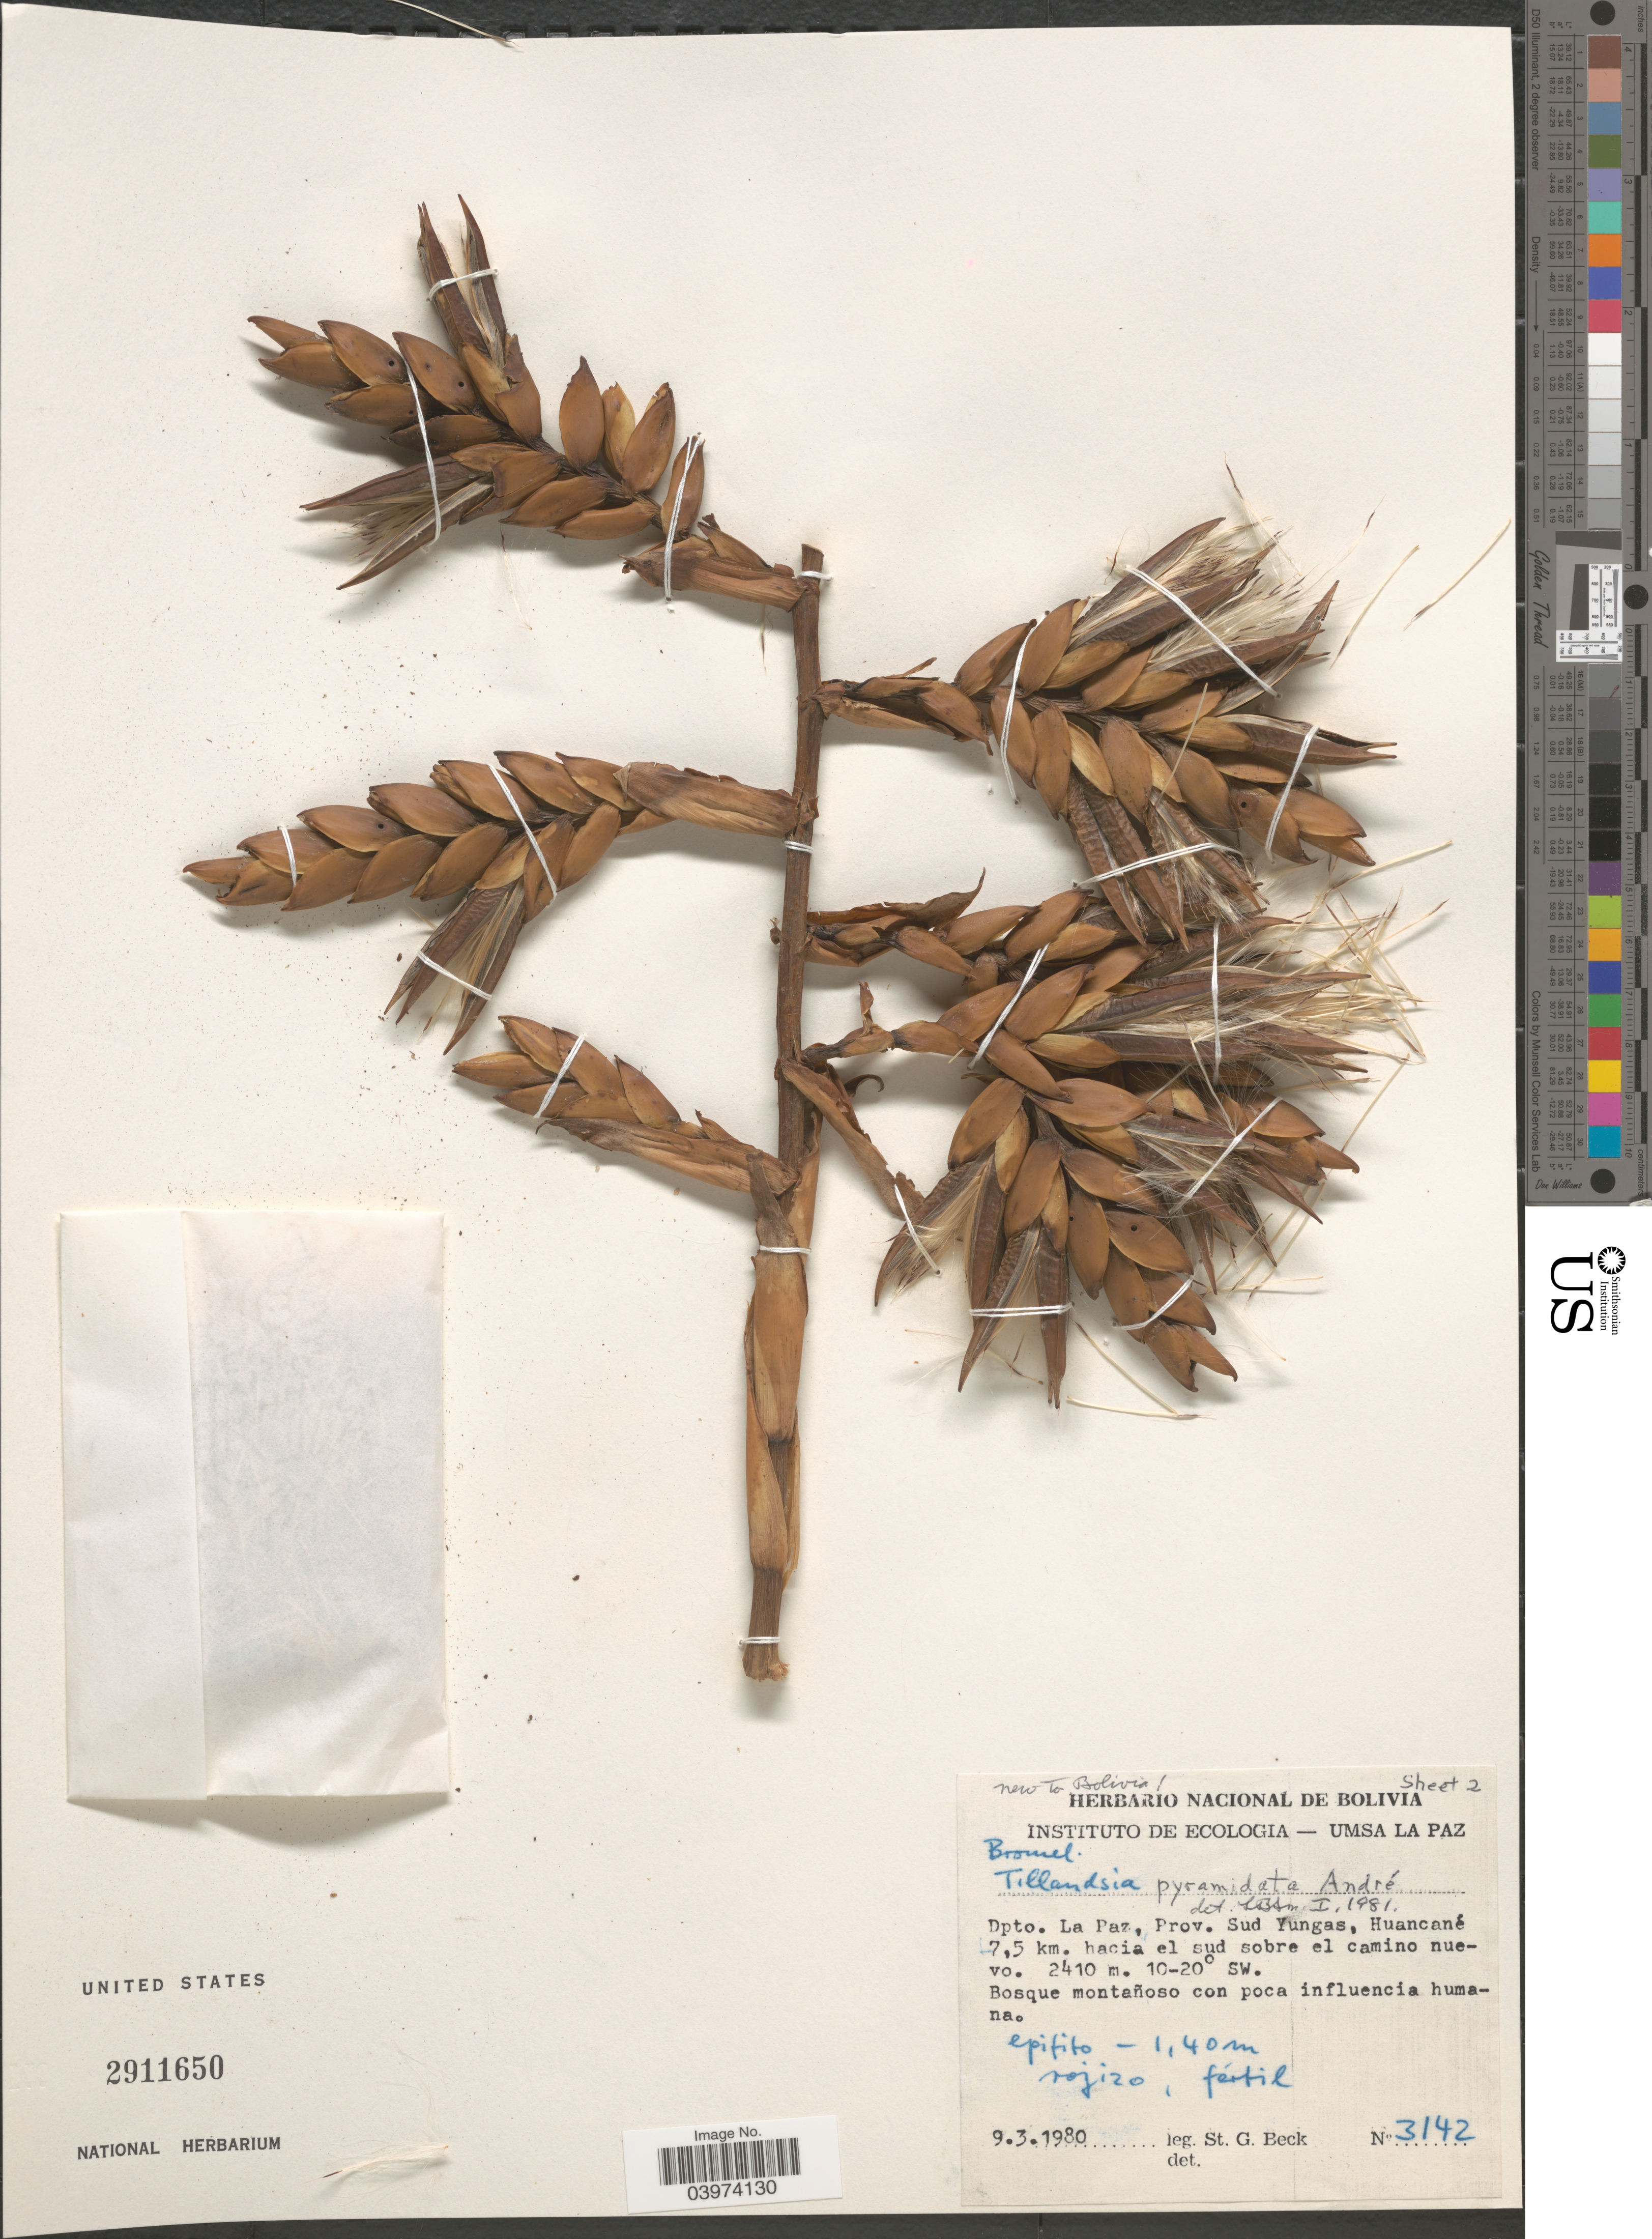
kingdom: Plantae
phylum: Tracheophyta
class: Liliopsida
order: Poales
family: Bromeliaceae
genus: Tillandsia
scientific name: Tillandsia pyramidata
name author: André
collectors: S. G. Beck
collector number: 3142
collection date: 1980-03-09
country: Bolivia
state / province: La Paz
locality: Dpto. La Paz, Prov. Sud Fungas, Huancané. 7,5 km. hacia el sud sobre el camino nuevo. 10-20° SW.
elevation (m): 2410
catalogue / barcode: US 2911650